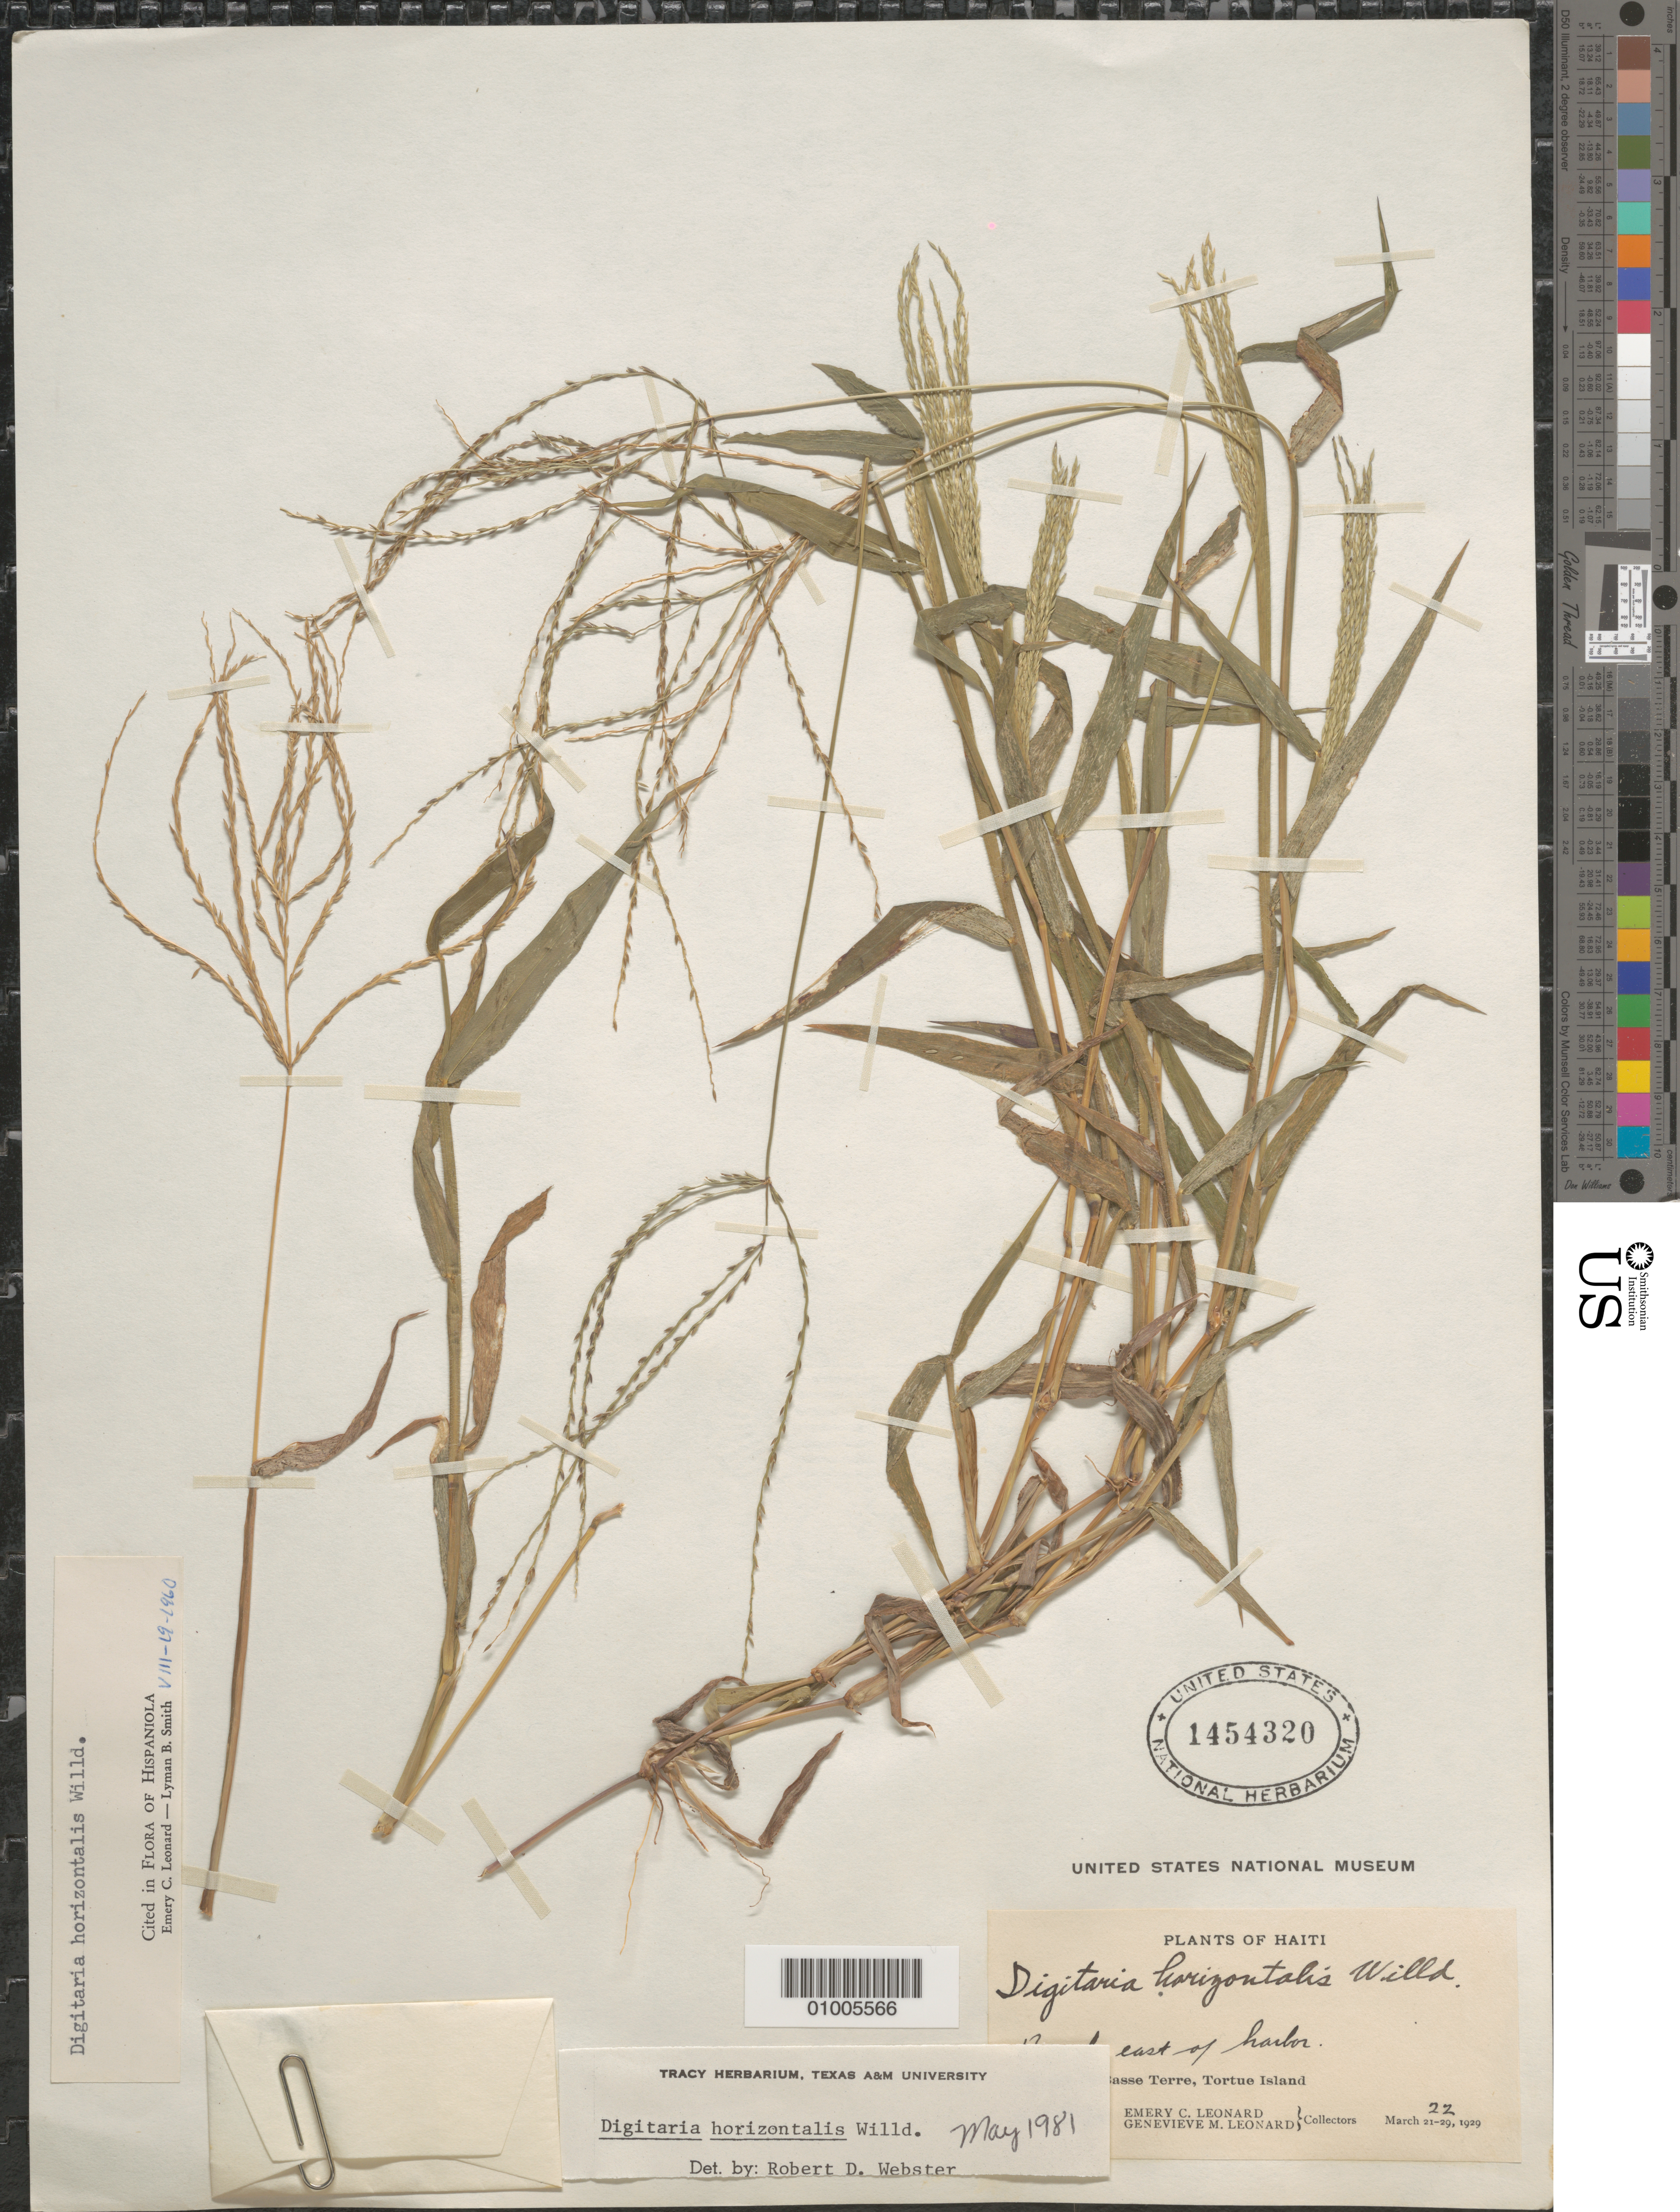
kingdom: Plantae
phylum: Tracheophyta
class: Liliopsida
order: Poales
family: Poaceae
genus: Digitaria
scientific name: Digitaria horizontalis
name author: Willd.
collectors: E. C. Leonard & G. M. Leonard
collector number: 13939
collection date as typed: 22 Mar 1929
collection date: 1929-03-22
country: Haiti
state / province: Nord-Óuest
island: Île de la Tortue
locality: Tortue Island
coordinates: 0 N, 0 E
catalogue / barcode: US 1454320